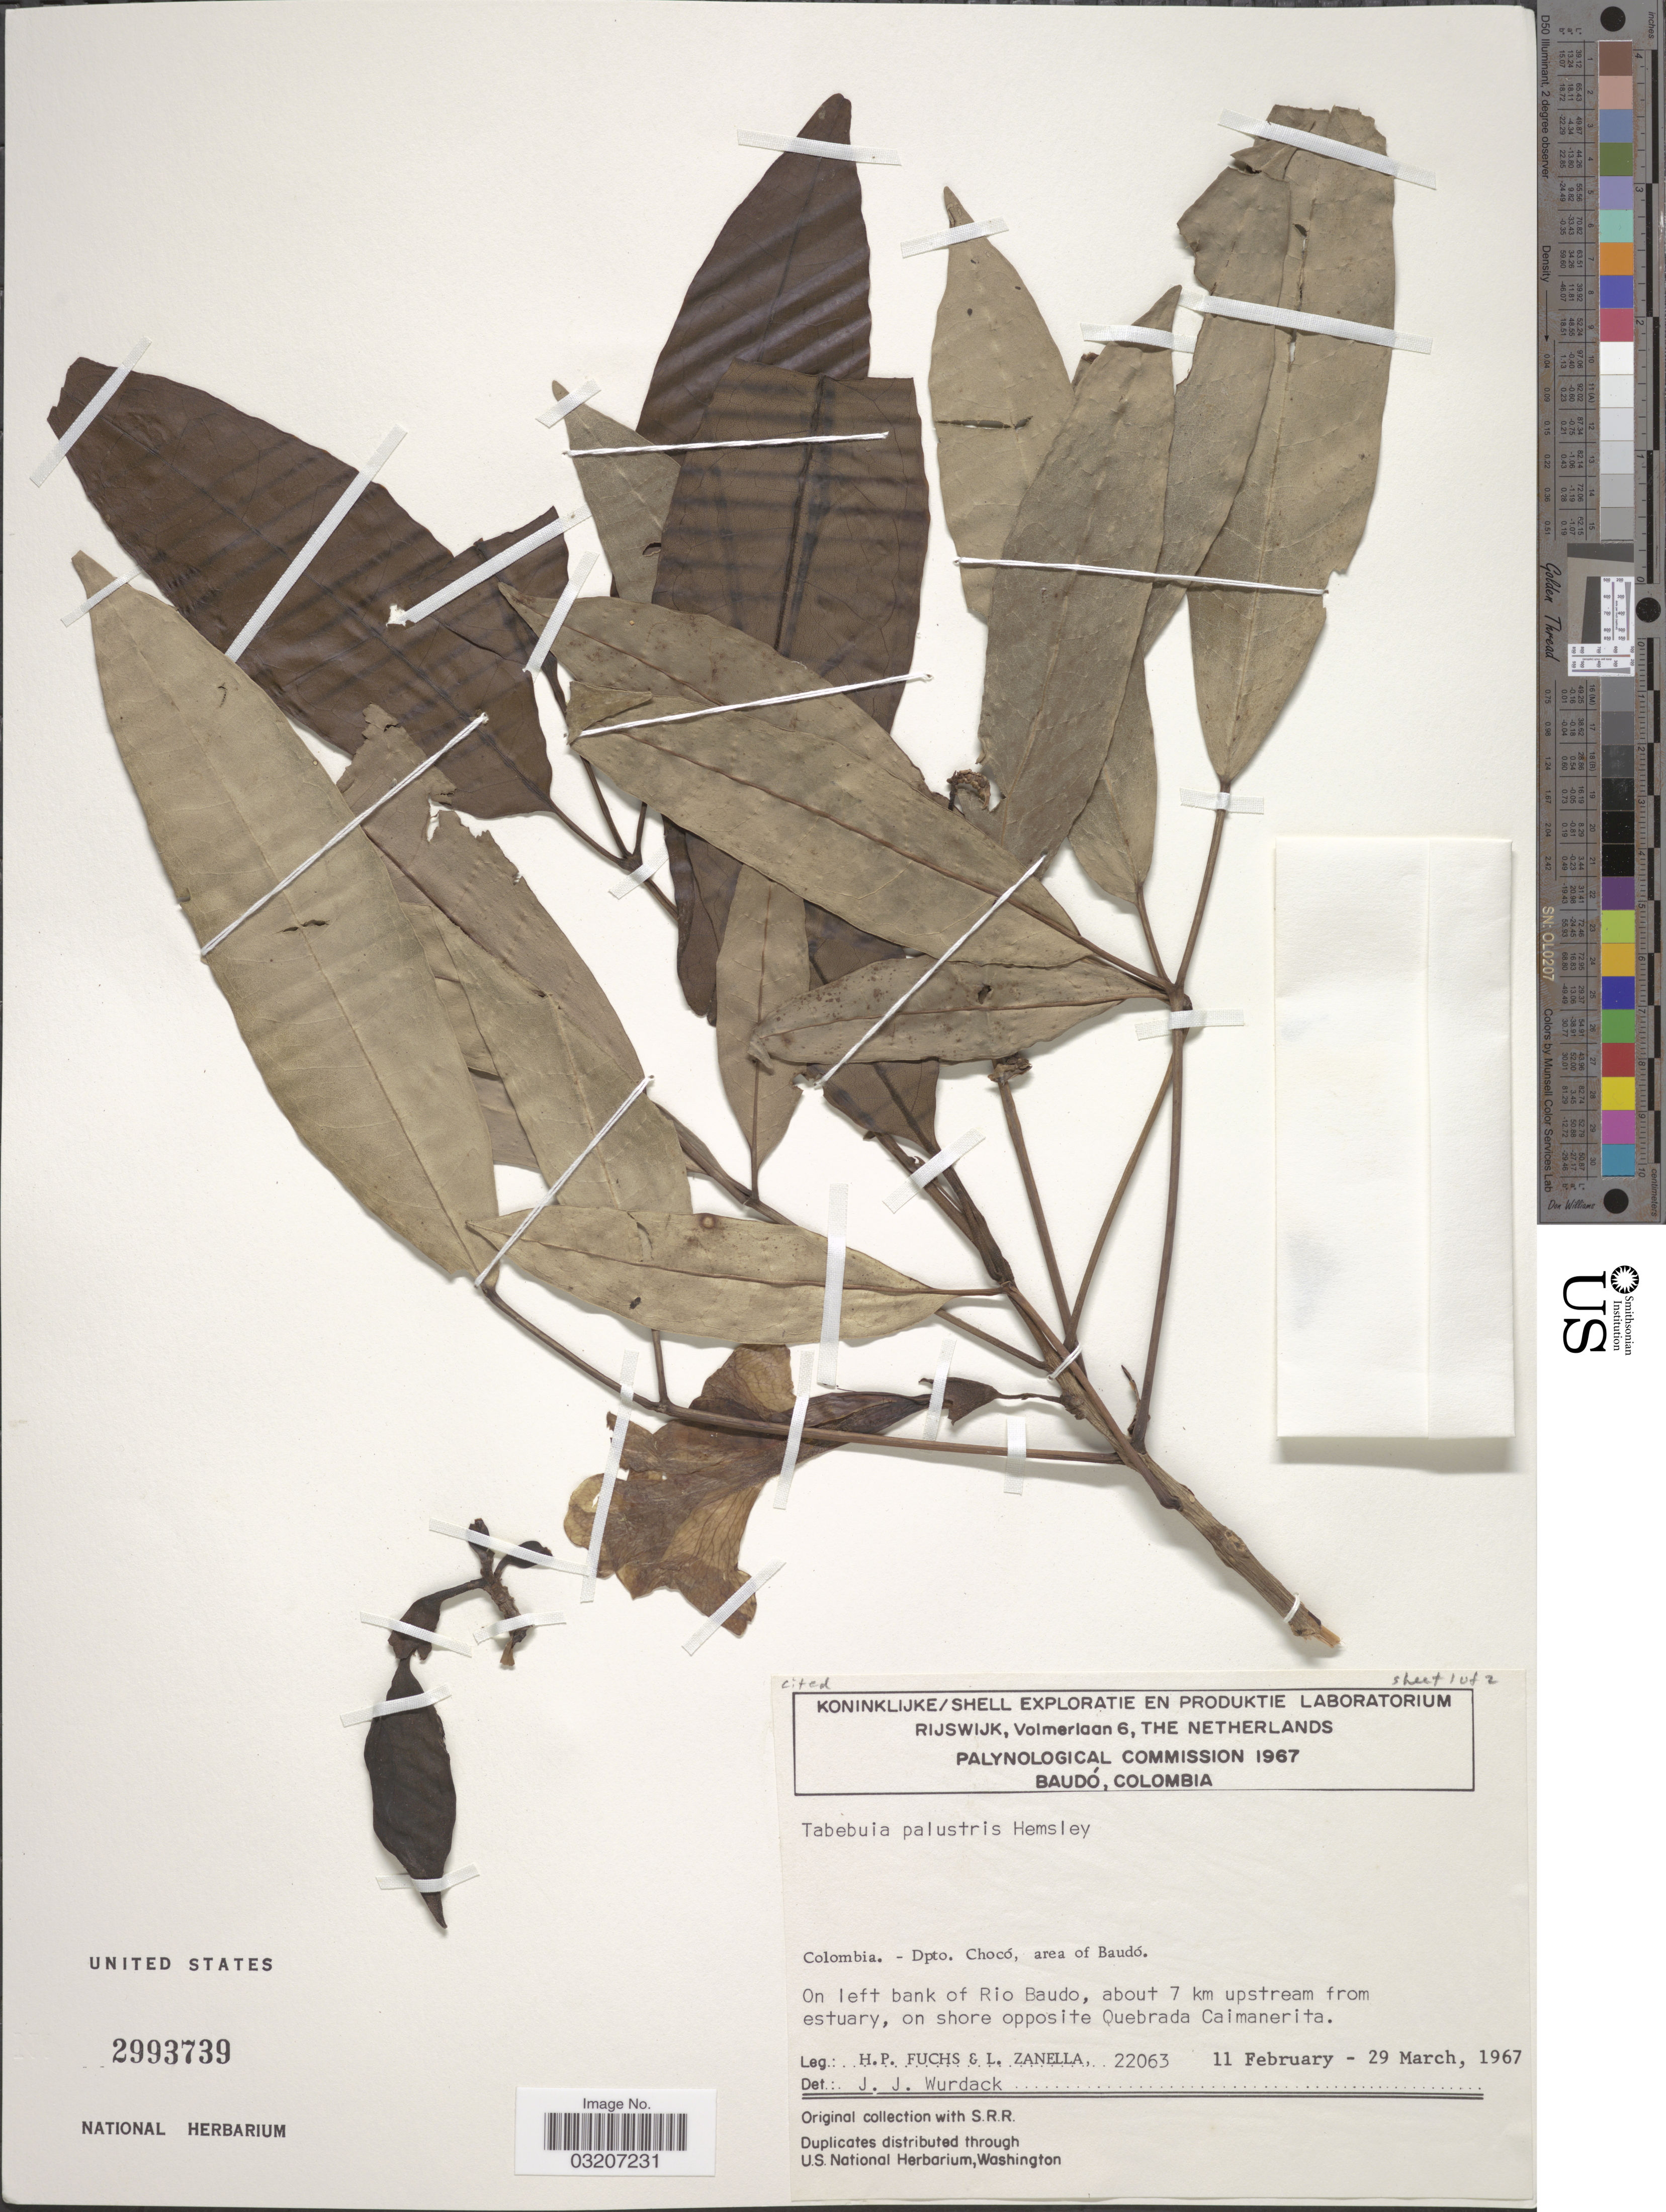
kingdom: Plantae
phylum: Tracheophyta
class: Magnoliopsida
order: Lamiales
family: Bignoniaceae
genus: Tabebuia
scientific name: Tabebuia palustris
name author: Hemsl.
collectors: H. P. Fuchs & L. Zanella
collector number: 22063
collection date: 1967-02-11/1967-03-29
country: Colombia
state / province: Chocó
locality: Dpto. Chocó, area of Baudó, On left bank of Rio Baudo, about 7 km upstream from estuary, on shore opposite Quebrada Caimanerita.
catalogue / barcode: US 2993739